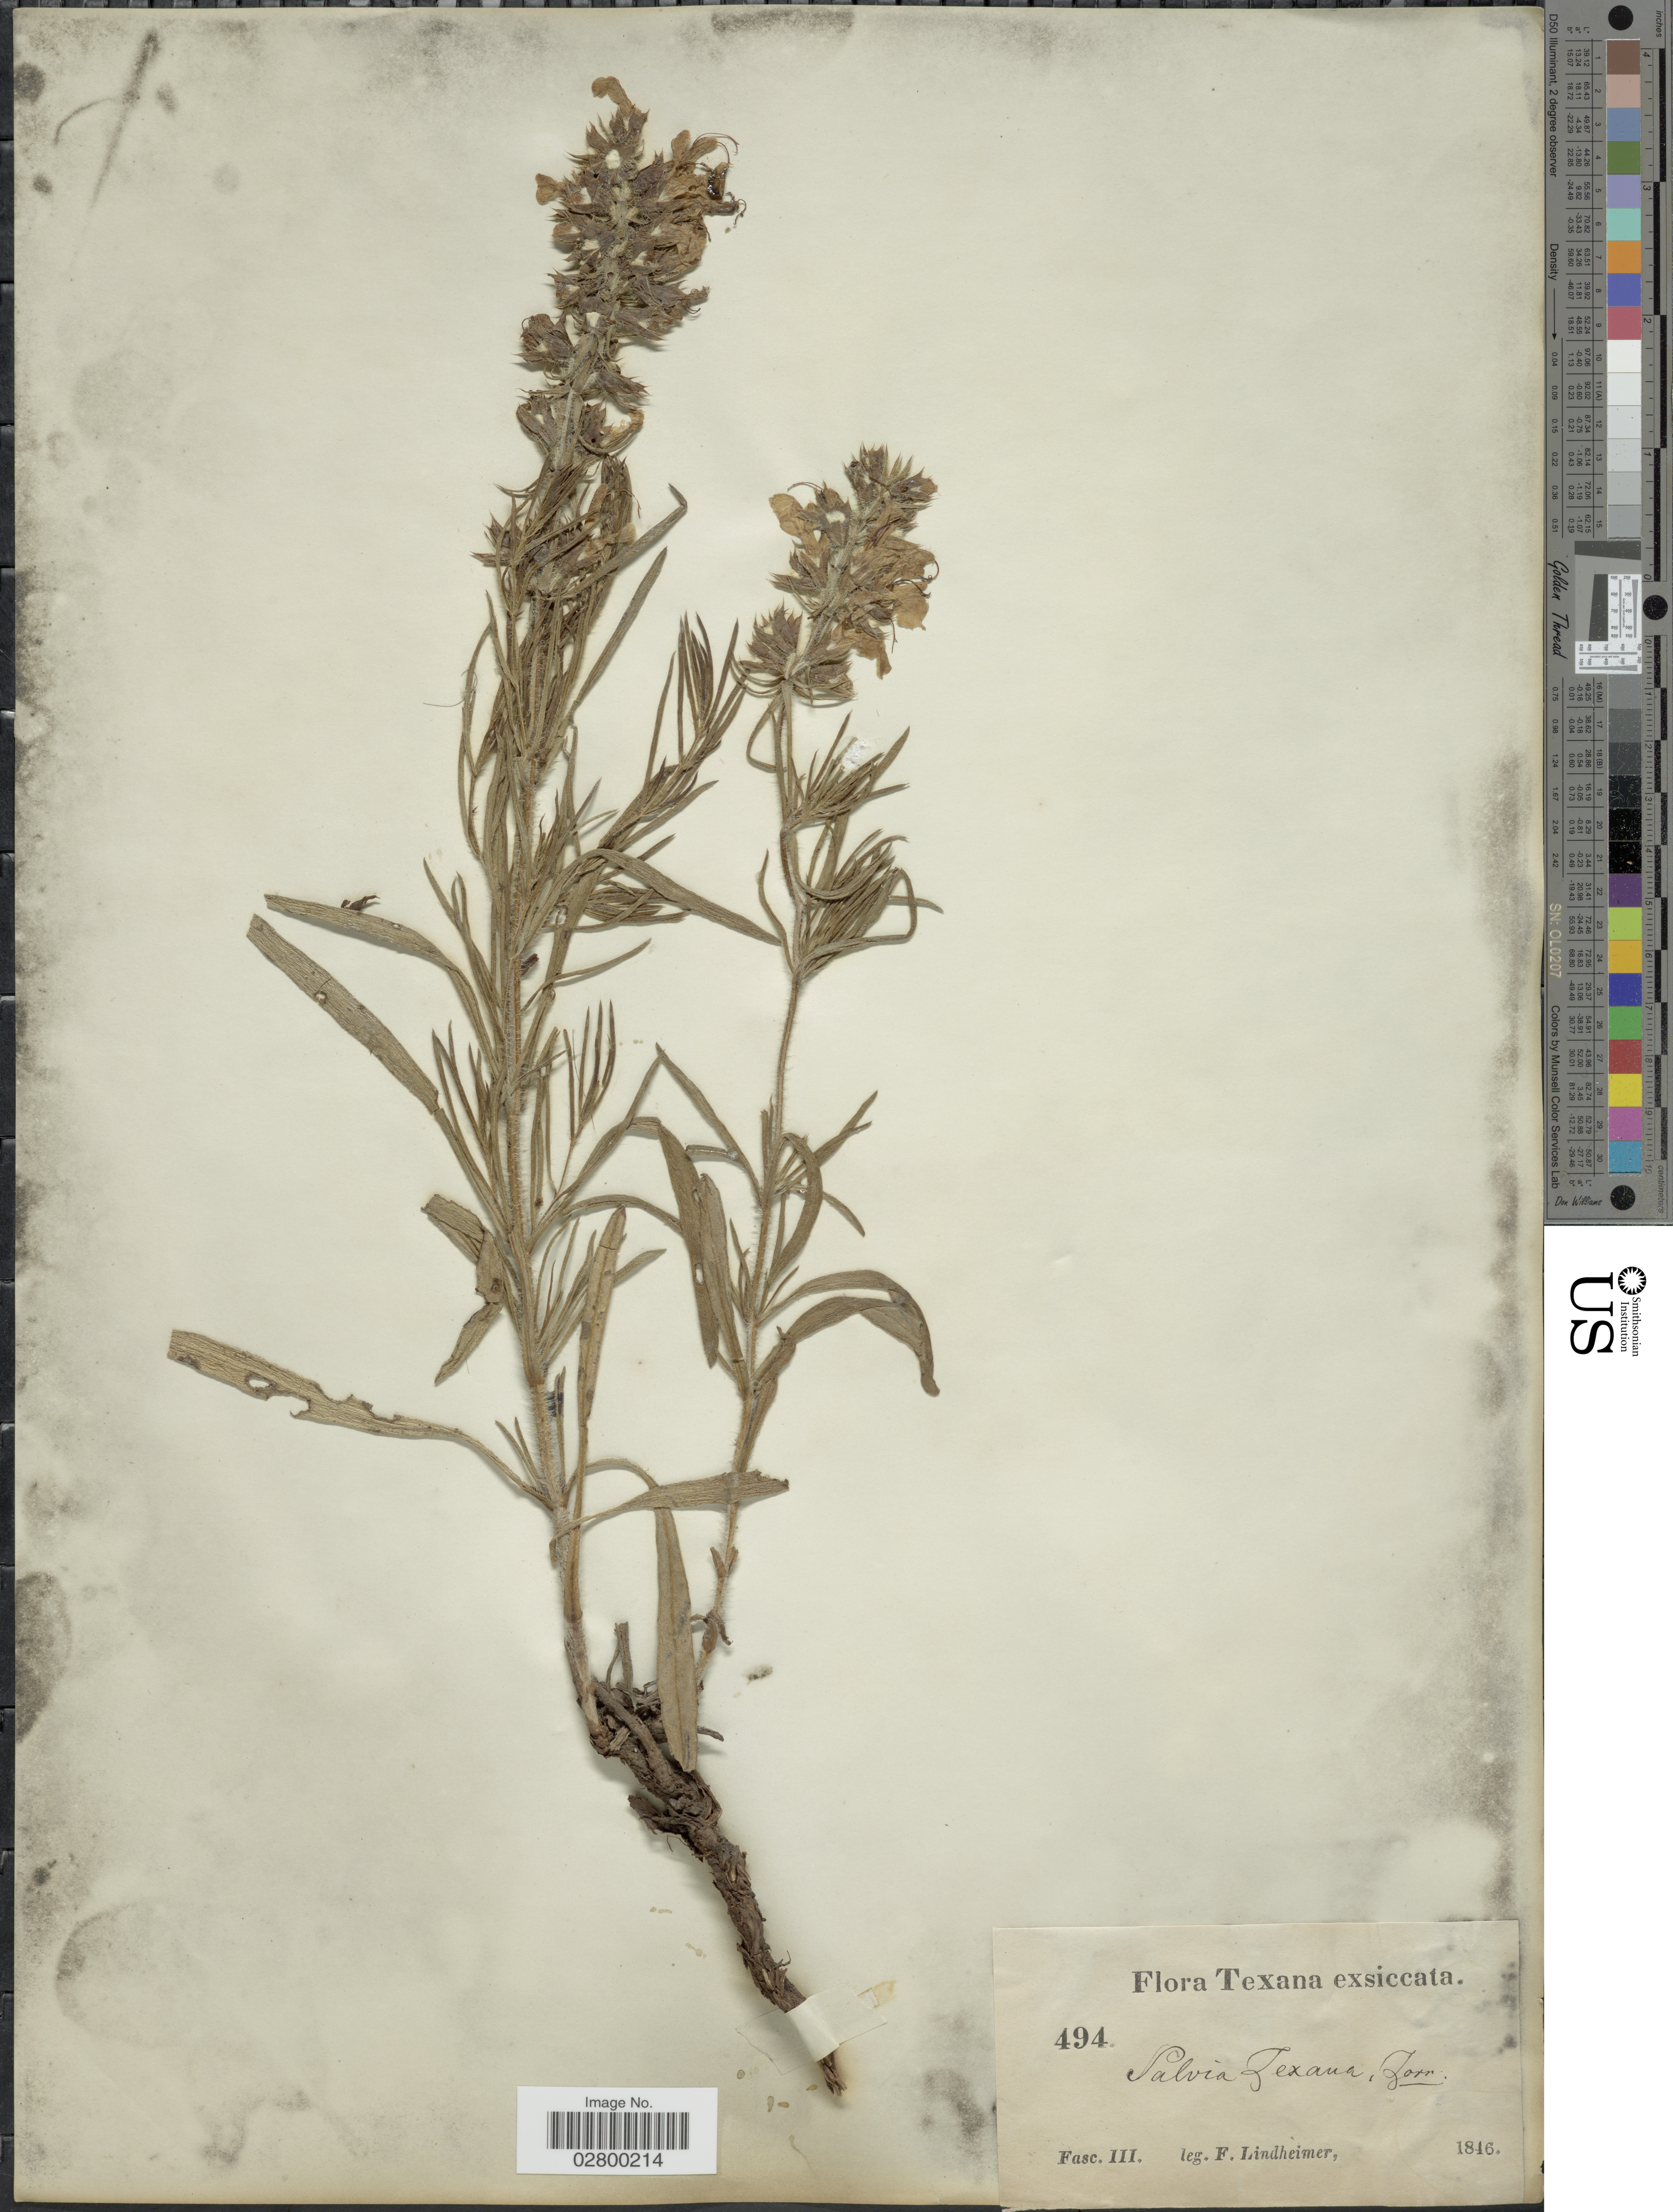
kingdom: Plantae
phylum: Tracheophyta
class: Magnoliopsida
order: Lamiales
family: Lamiaceae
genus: Salvia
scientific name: Salvia texana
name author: (Scheele) Torr.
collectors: F. Lindheimer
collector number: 494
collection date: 1846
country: United States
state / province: Texas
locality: Fasc. III